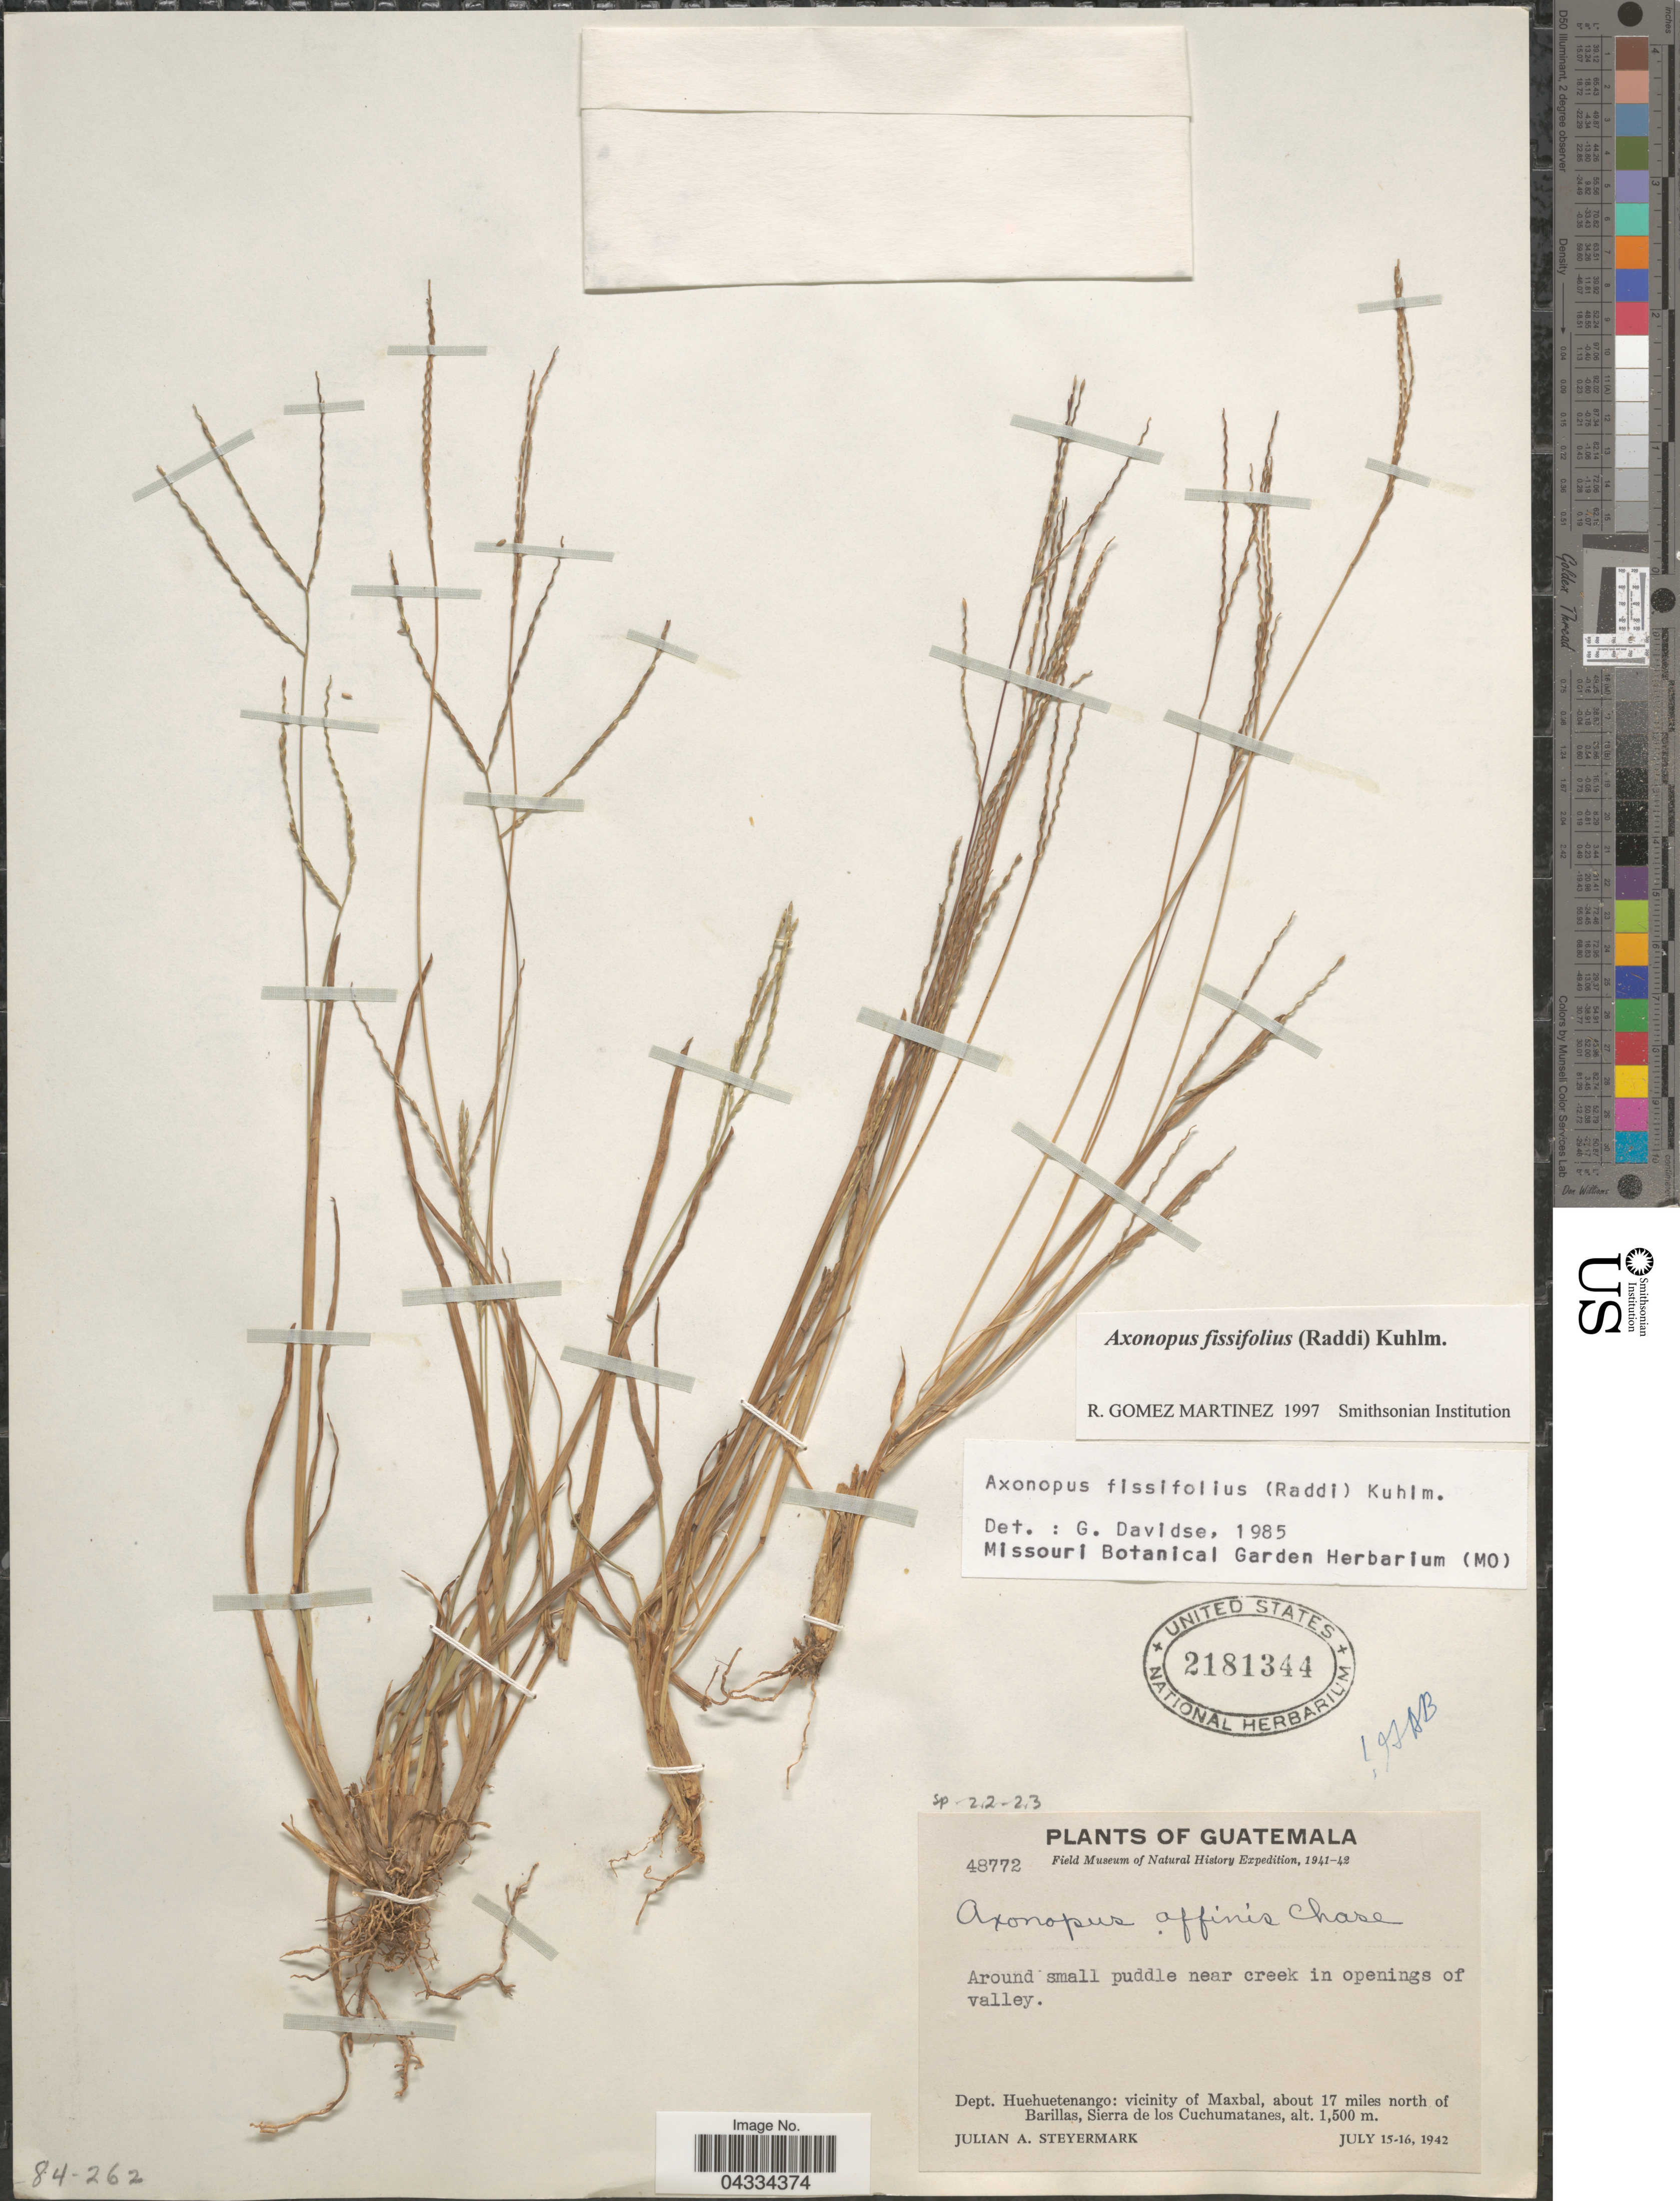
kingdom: Plantae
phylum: Tracheophyta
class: Liliopsida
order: Poales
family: Poaceae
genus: Axonopus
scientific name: Axonopus fissifolius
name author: (Raddi) Kuhlm.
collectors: J. Steyermark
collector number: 48772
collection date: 1942-07-15/1942-07-16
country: Guatemala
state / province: Huehuetenango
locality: Field Museum of Natural History Expedition, 1941-42. Around small puddle near creek in openings of valley. Dept. Huehuetenango: vicinity of Maxbal, about 17 miles north of Barillas, Sierra de los Cuchumatanes.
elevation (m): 1500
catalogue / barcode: US 2181344